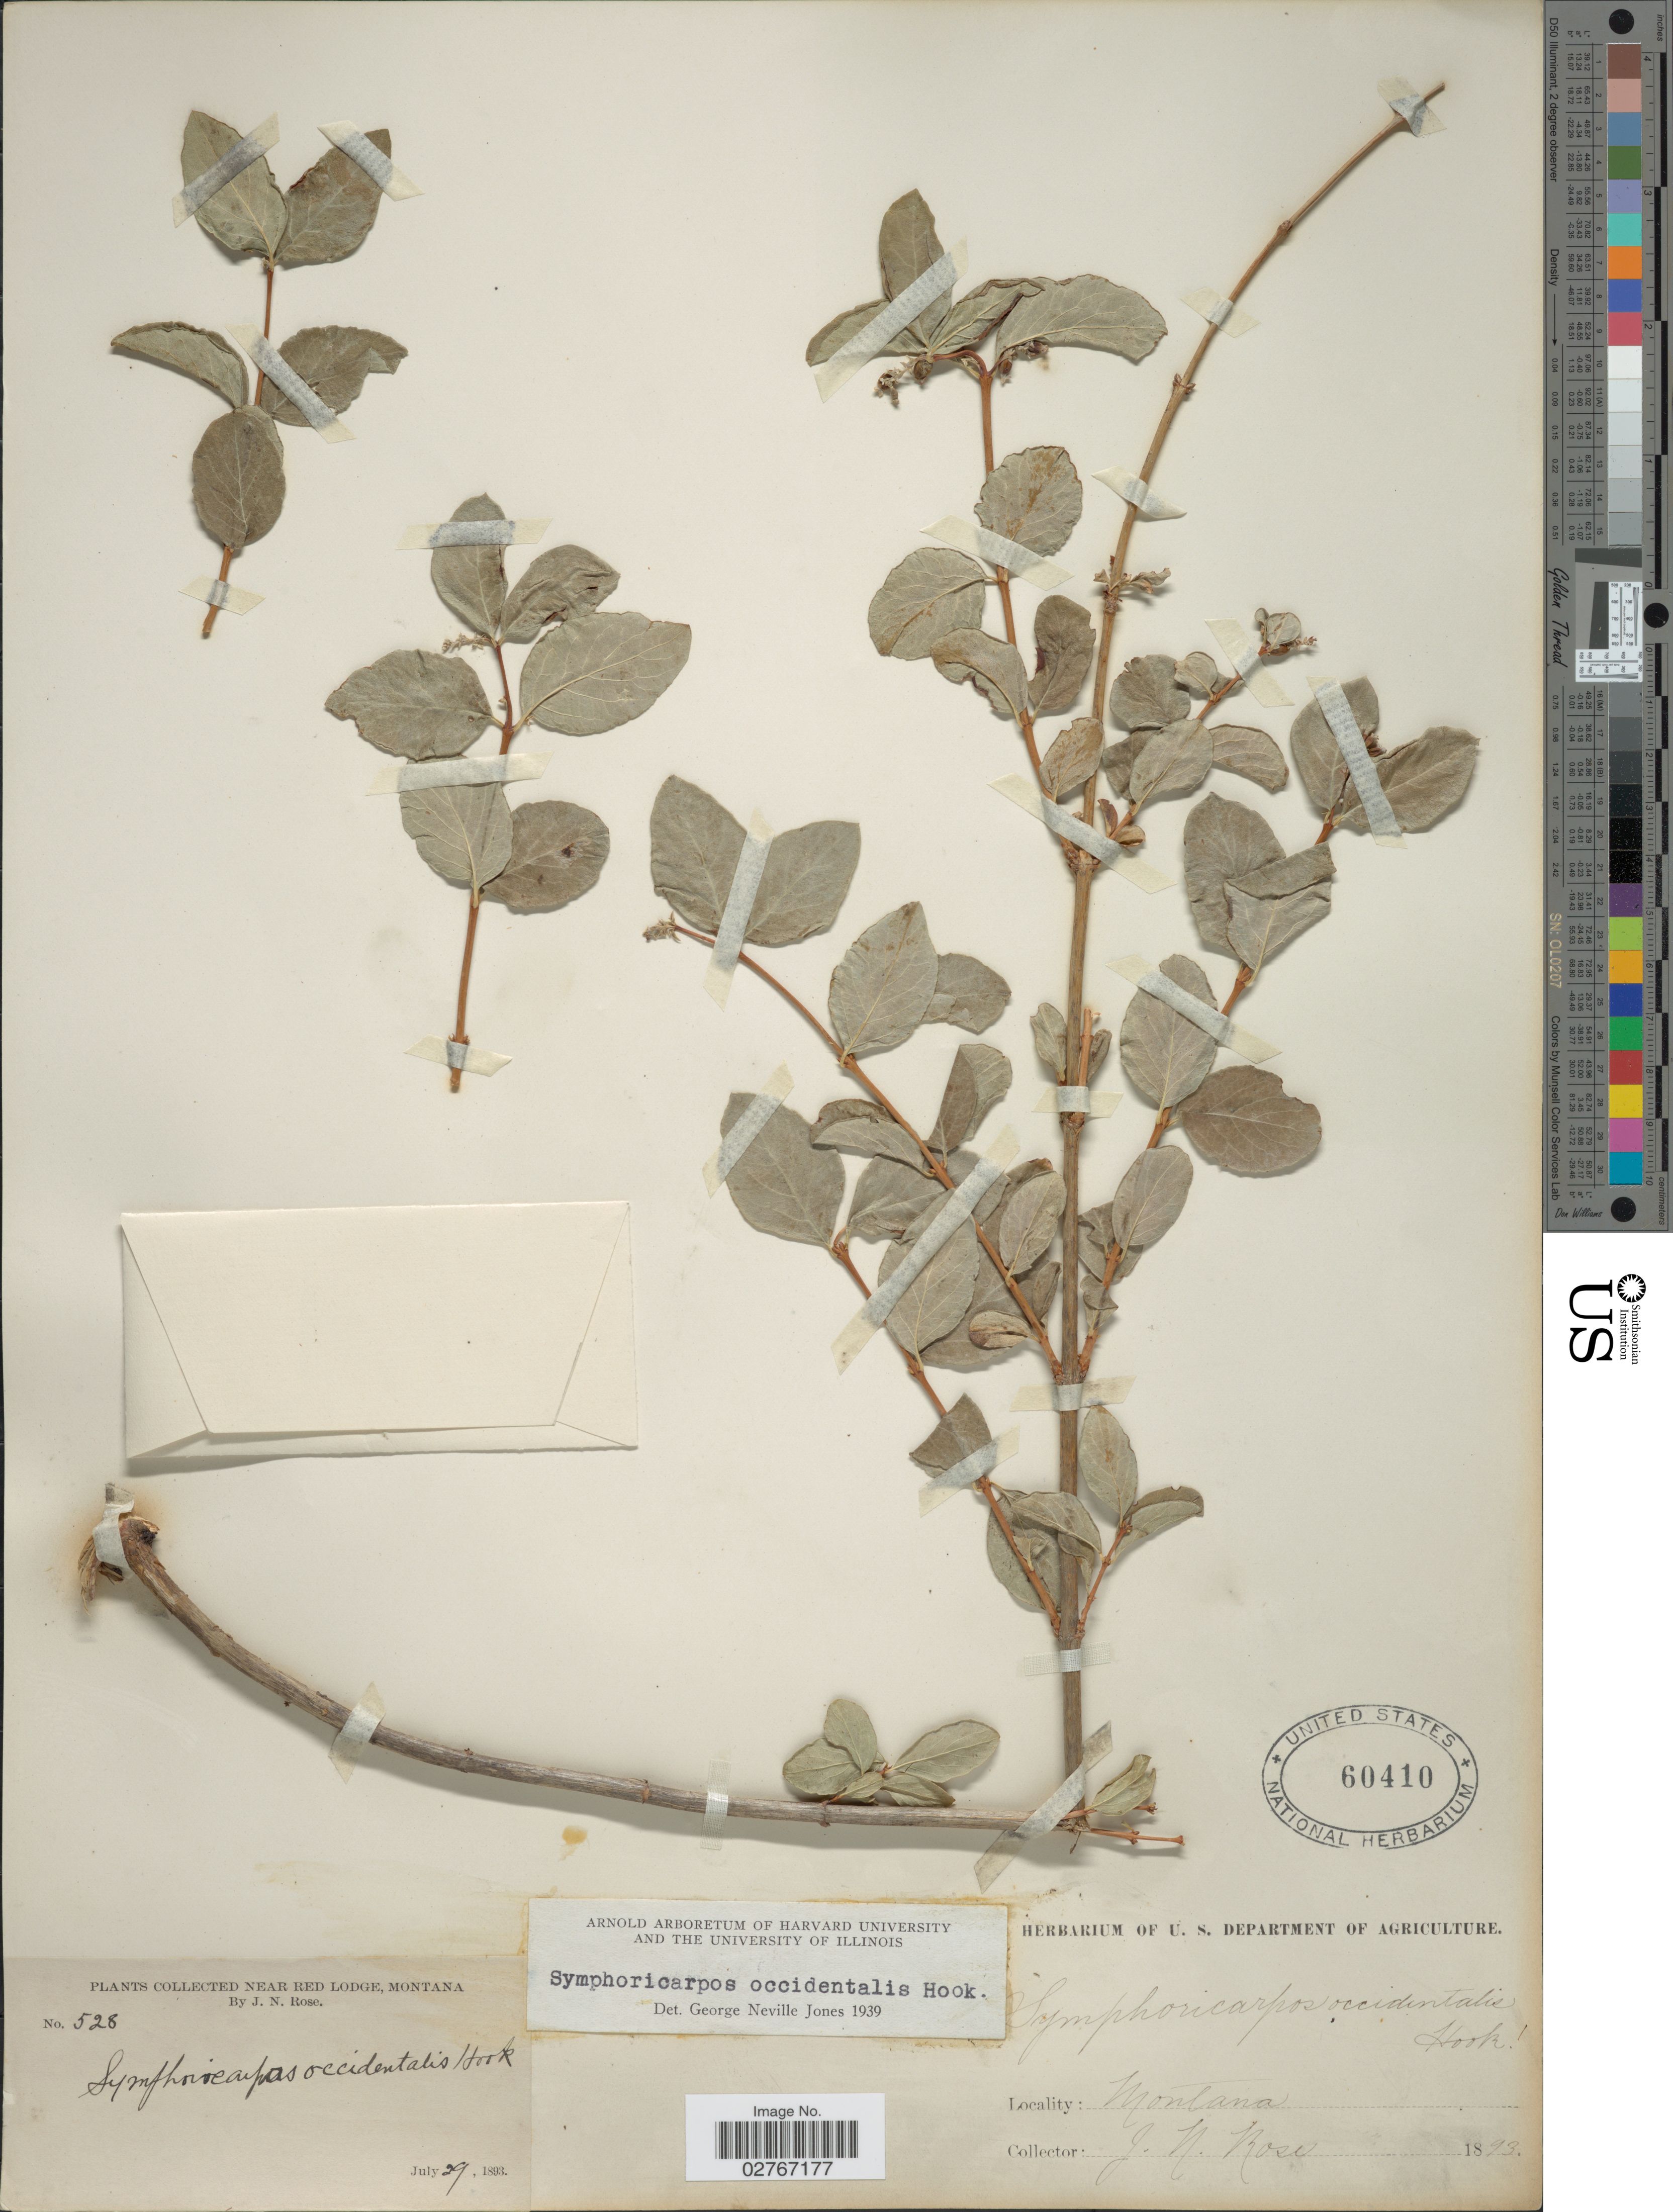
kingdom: Plantae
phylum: Tracheophyta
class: Magnoliopsida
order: Dipsacales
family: Caprifoliaceae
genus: Symphoricarpos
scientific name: Symphoricarpos occidentalis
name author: (R. Br.) Hook.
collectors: J. N. Rose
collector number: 528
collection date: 1893-07-29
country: United States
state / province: Montana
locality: Near Red Lodge.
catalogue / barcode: US 60410